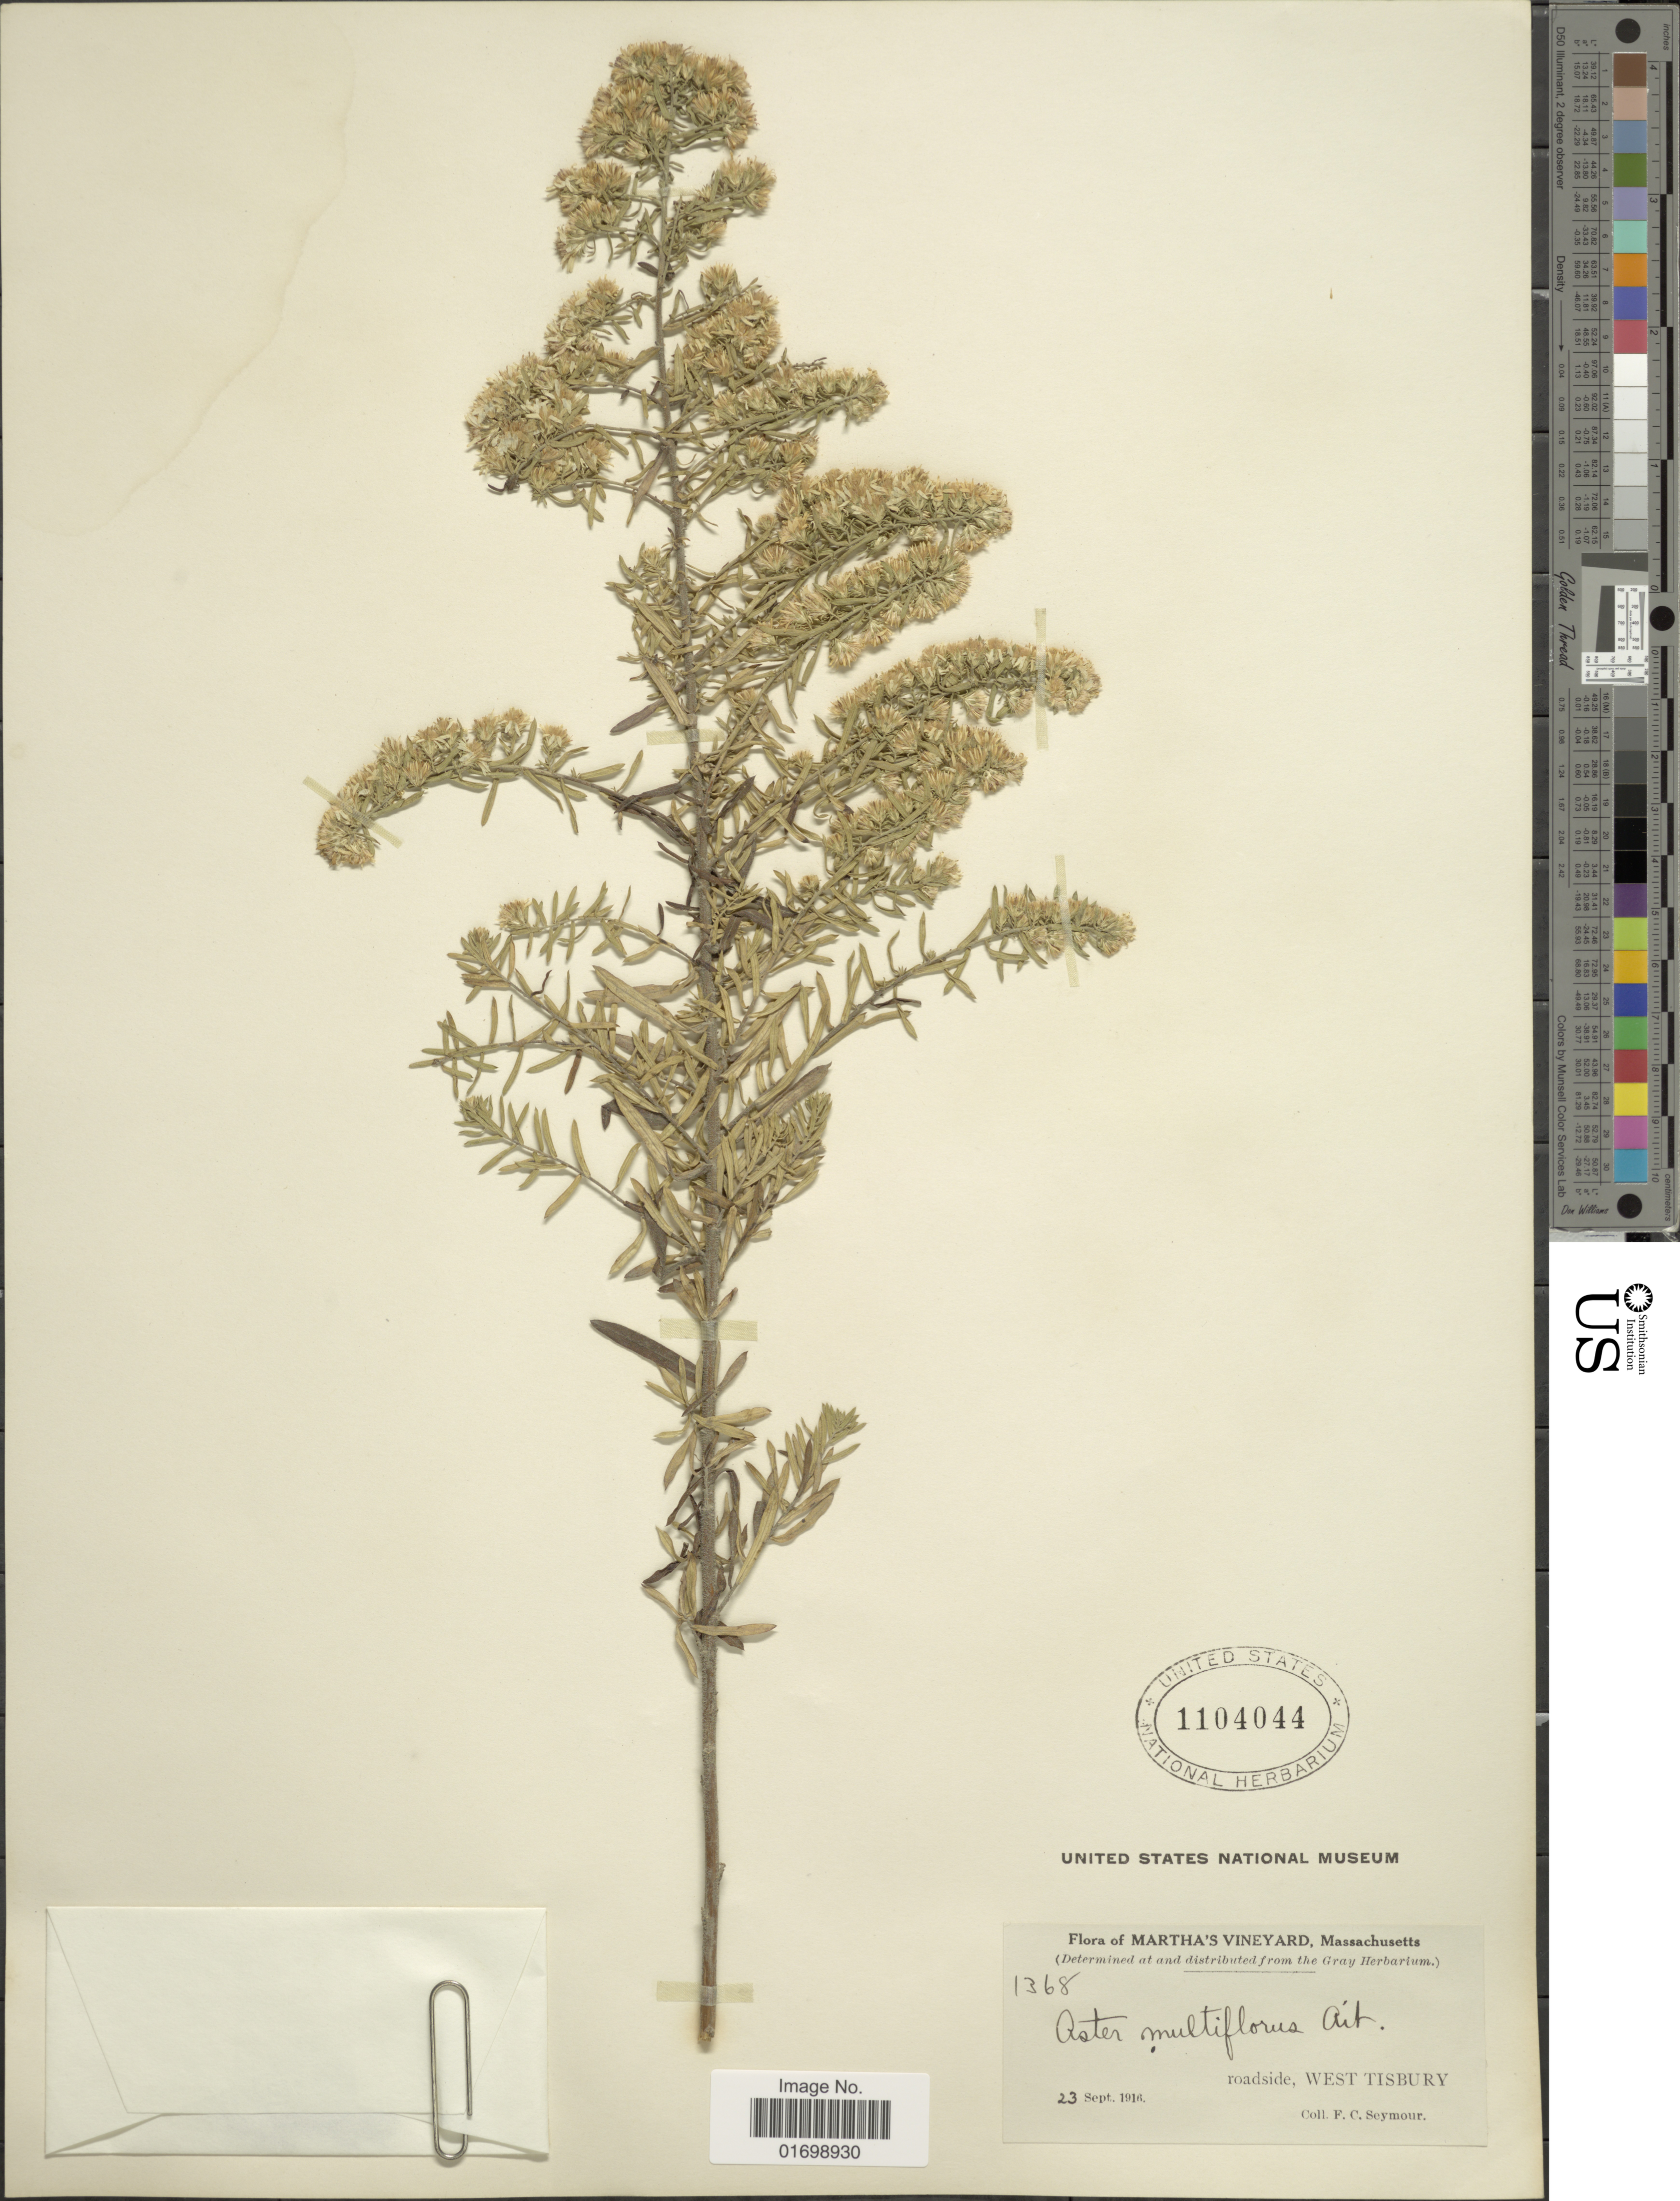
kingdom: Plantae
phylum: Tracheophyta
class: Magnoliopsida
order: Asterales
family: Asteraceae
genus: Symphyotrichum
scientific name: Symphyotrichum ericoides var. prostratum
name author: (Kuntze) G.L. Nesom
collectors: F. C. Seymour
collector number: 1368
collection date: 1916-09-23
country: United States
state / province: Massachusetts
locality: Martha's Vineyard, roadside, West Tisbury.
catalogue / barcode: US 1104044